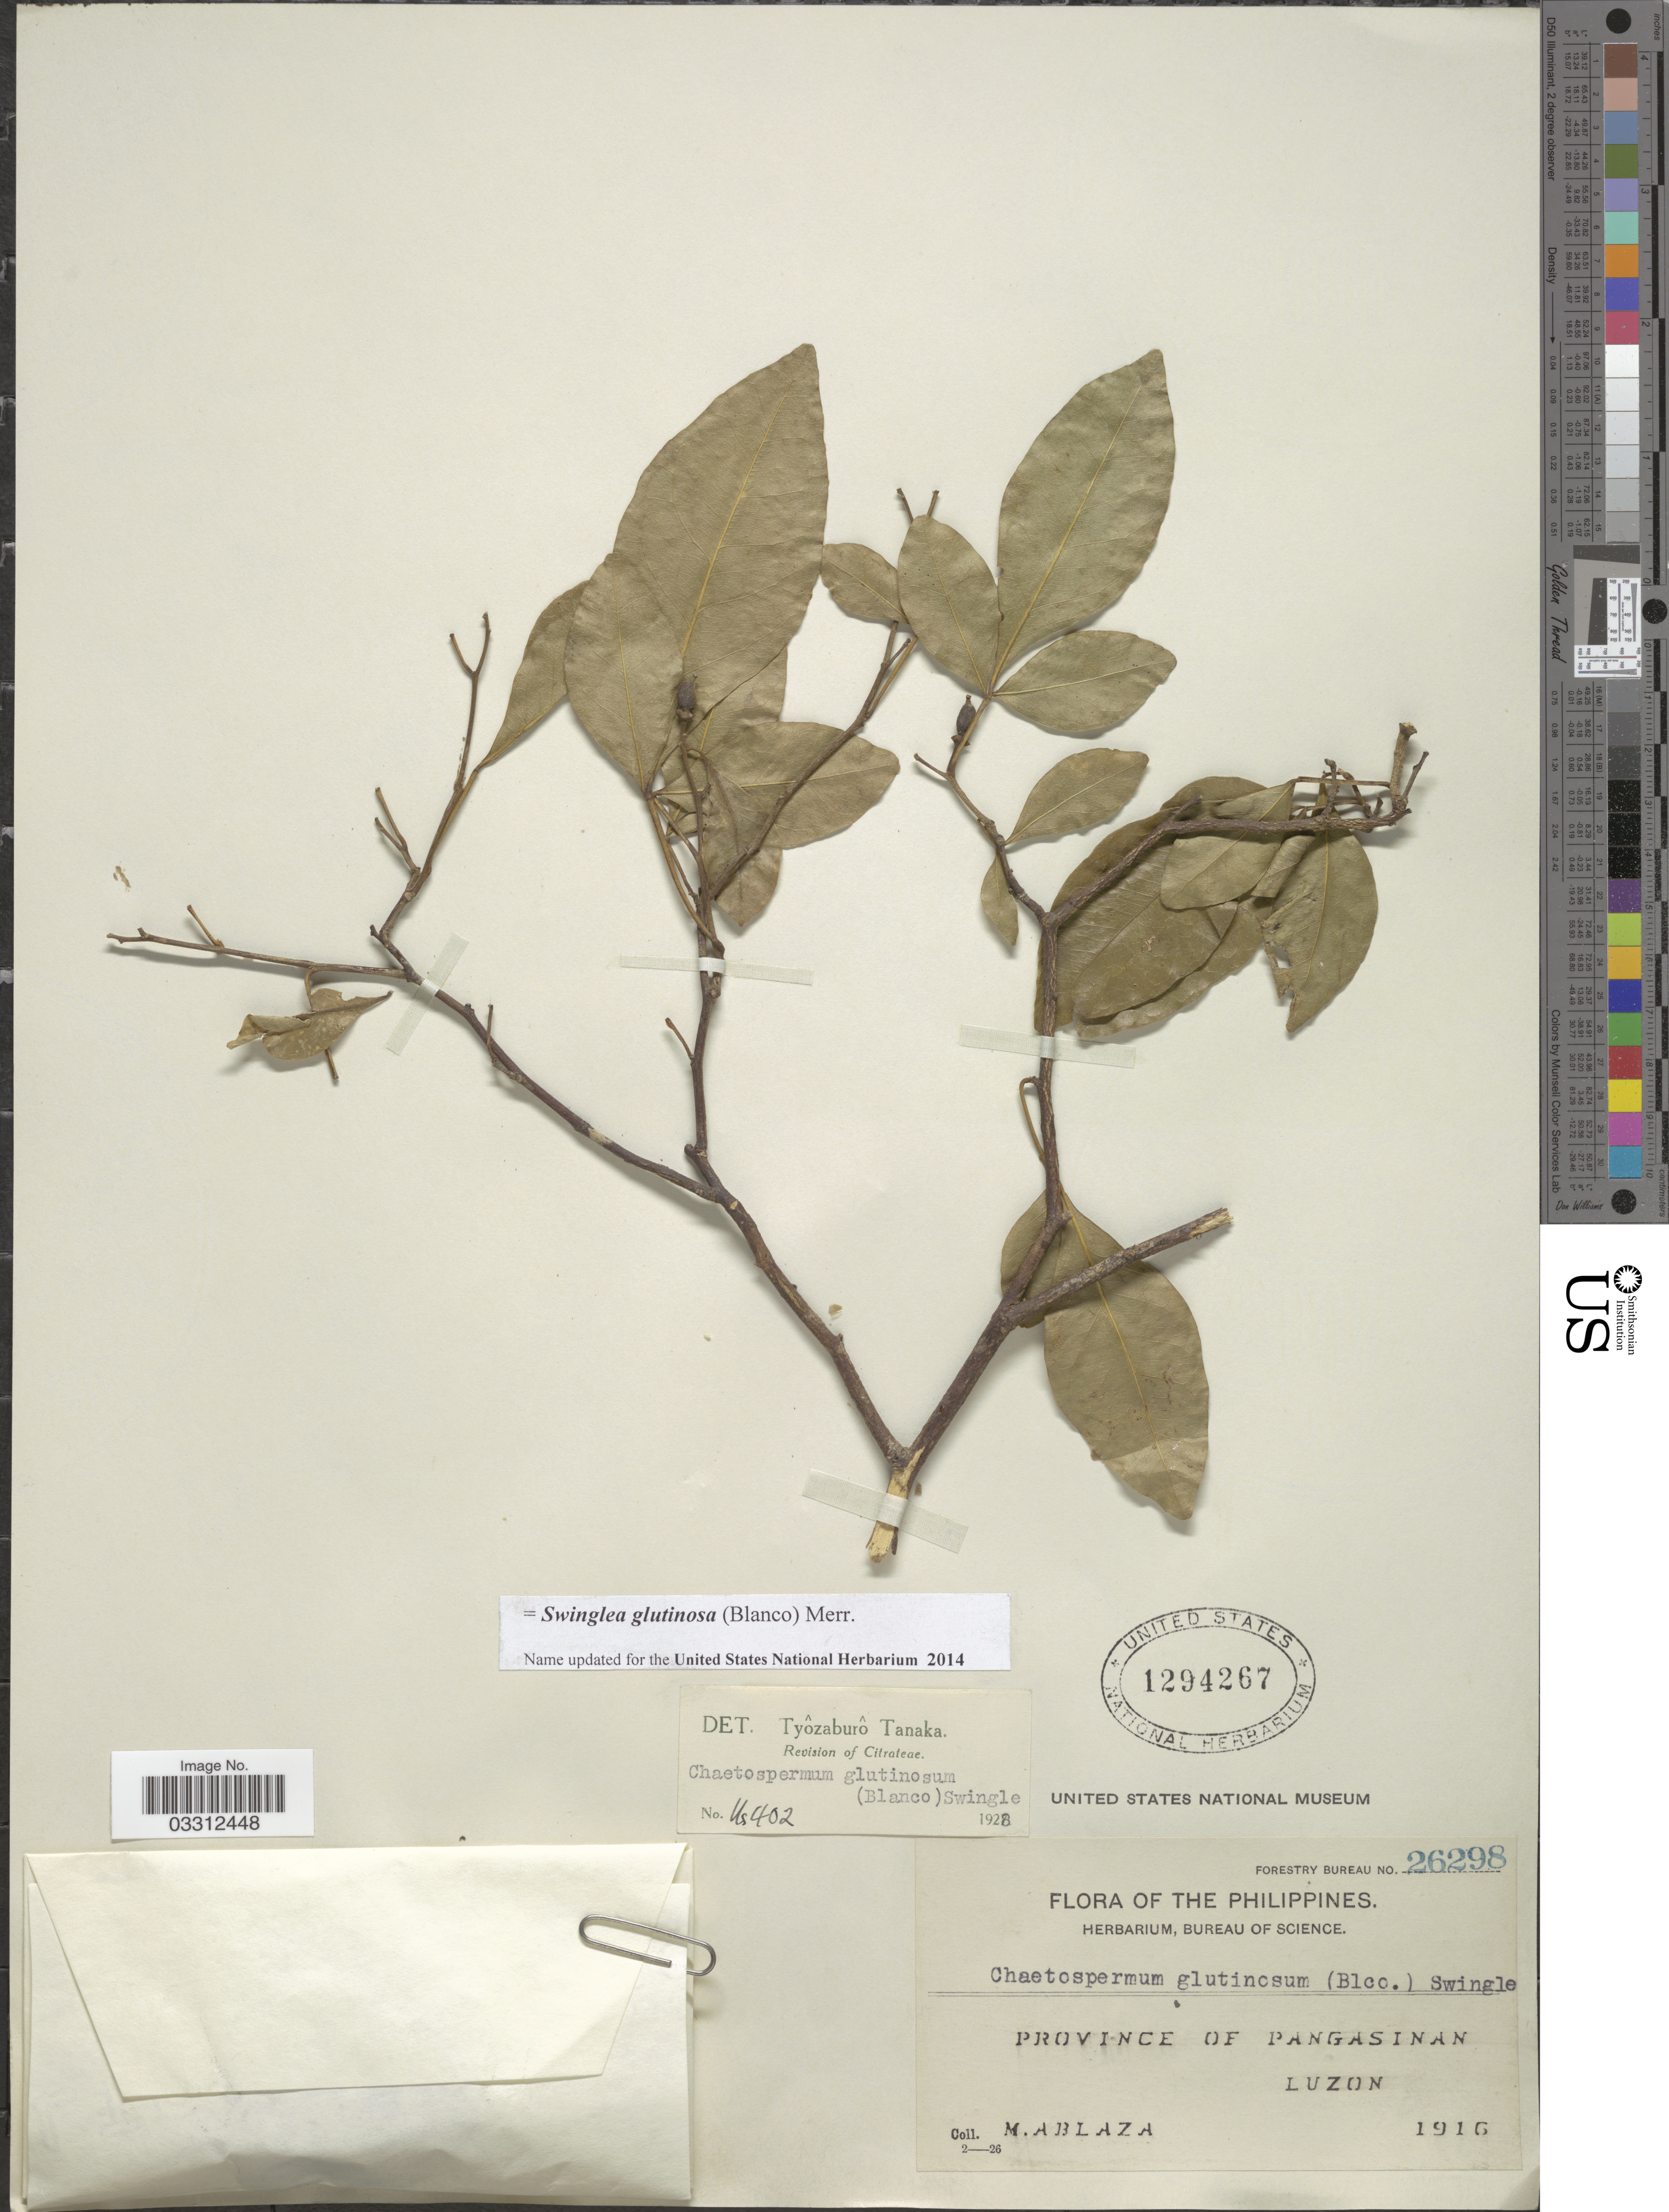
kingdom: Plantae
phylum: Tracheophyta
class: Magnoliopsida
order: Sapindales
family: Rutaceae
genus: Swinglea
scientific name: Swinglea glutinosa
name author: (Blanco) Merr.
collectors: M. Ablaza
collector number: Forestry Bureau 26298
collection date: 1916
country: Philippines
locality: Province of Pangasinan. Luzon.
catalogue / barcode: US 1294267